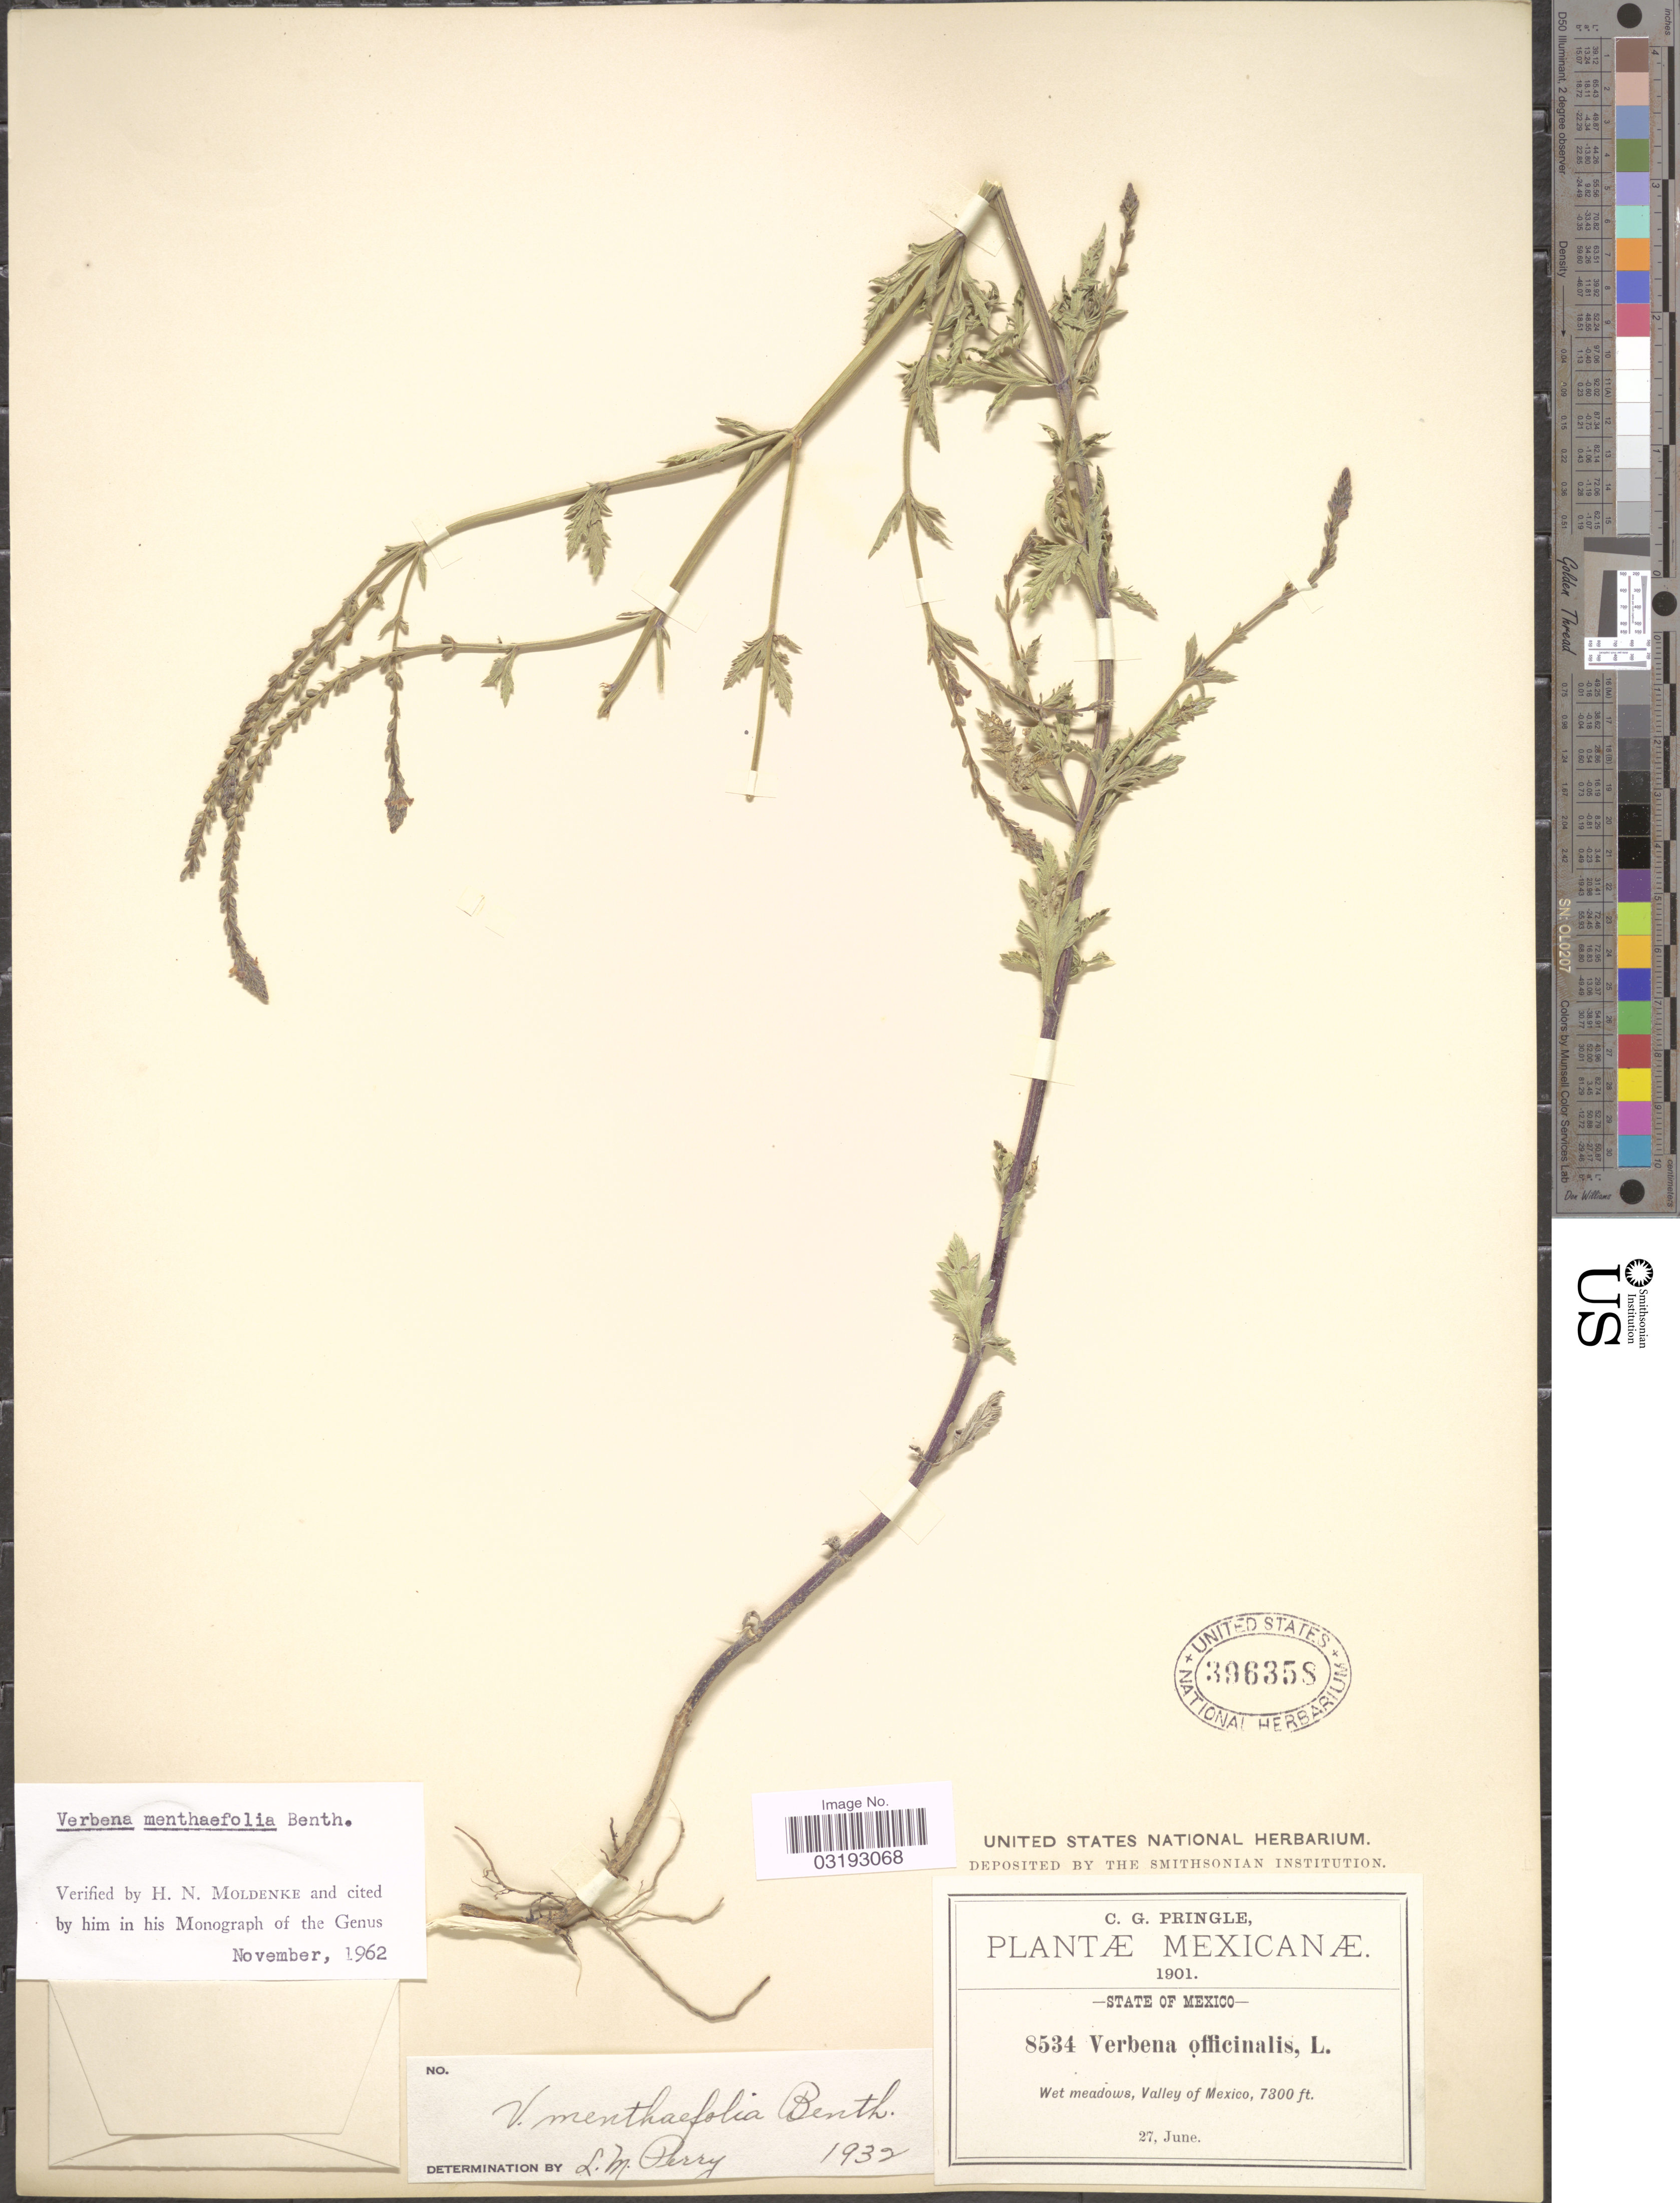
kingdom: Plantae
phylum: Tracheophyta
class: Magnoliopsida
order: Lamiales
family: Verbenaceae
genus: Verbena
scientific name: Verbena menthaefolia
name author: Benth.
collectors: C. G. Pringle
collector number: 8534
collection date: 1901-06-27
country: Mexico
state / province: México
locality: Valley of Mexico.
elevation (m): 2225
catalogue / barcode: US 396358